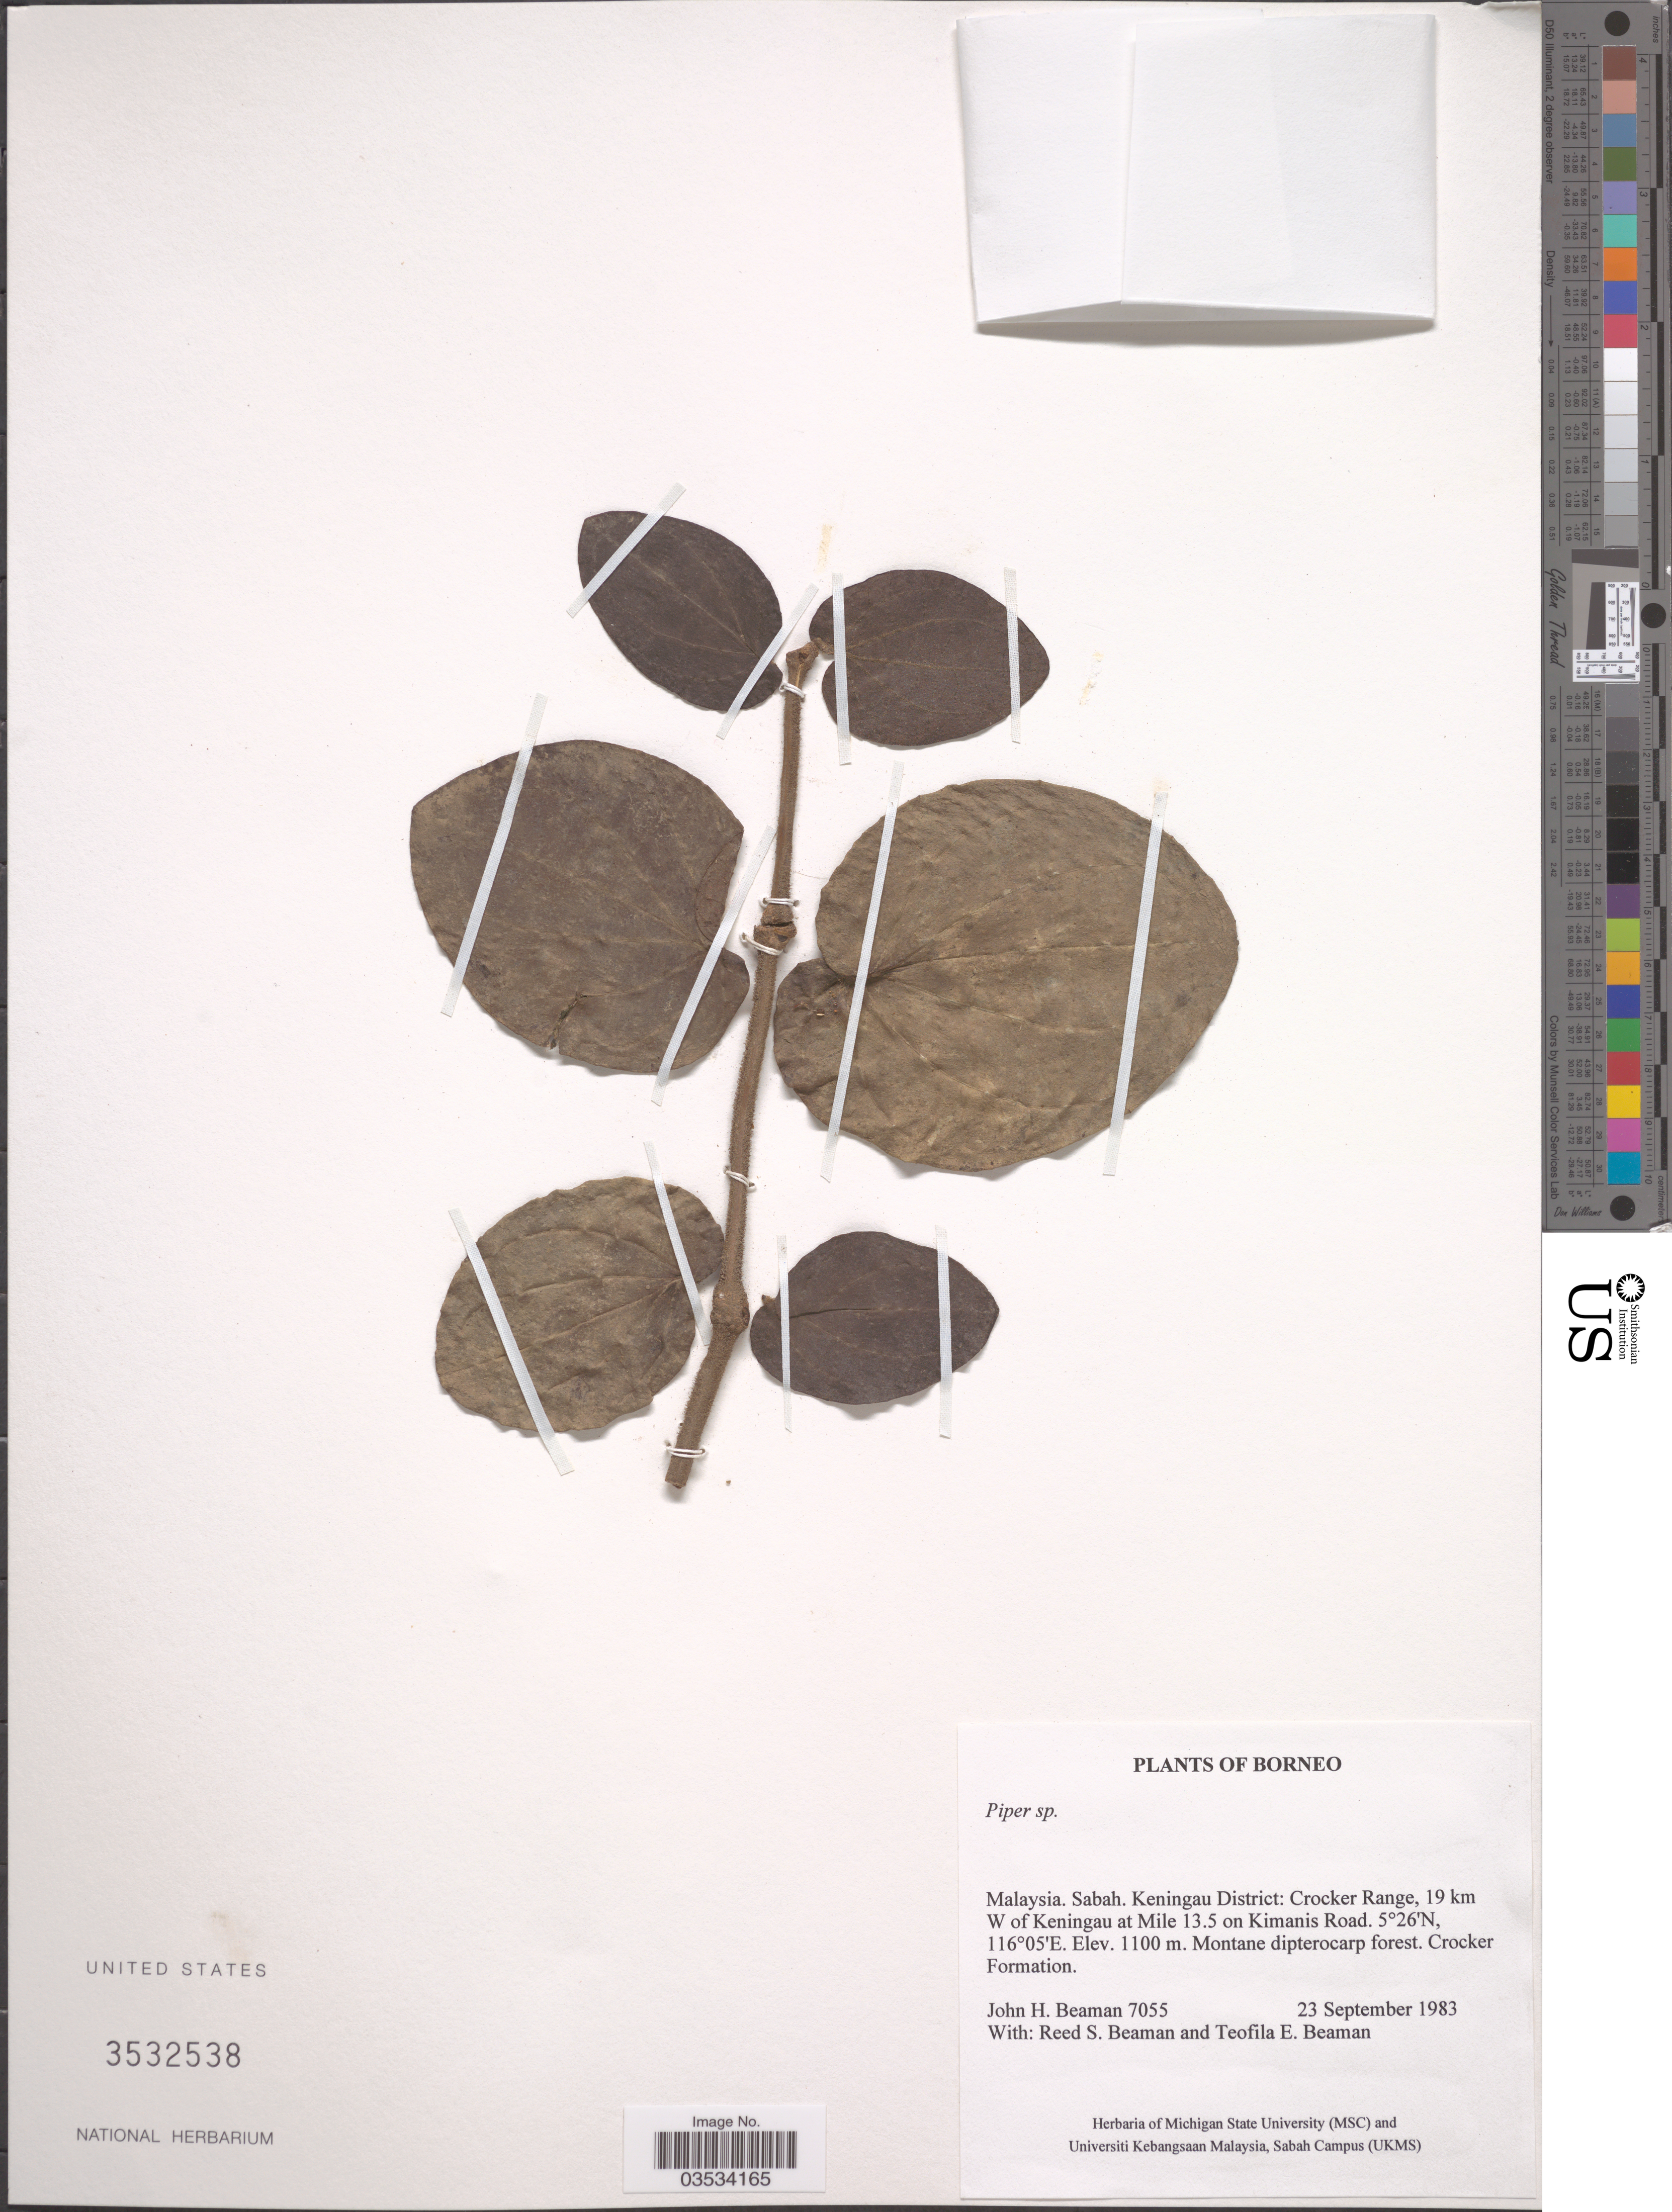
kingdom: Plantae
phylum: Tracheophyta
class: Magnoliopsida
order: Piperales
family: Piperaceae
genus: Piper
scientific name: Piper sp.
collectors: J. H. Beaman, R. S. Beaman & T. E. Beaman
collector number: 7055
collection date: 1983-09-23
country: Malaysia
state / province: Sabah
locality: Borneo. Keningau District: Crocker Range, 19 km W of Keningau at Mile 13.5 on Kimanis Road. Crocker Formation.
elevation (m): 1100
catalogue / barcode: US 3532538